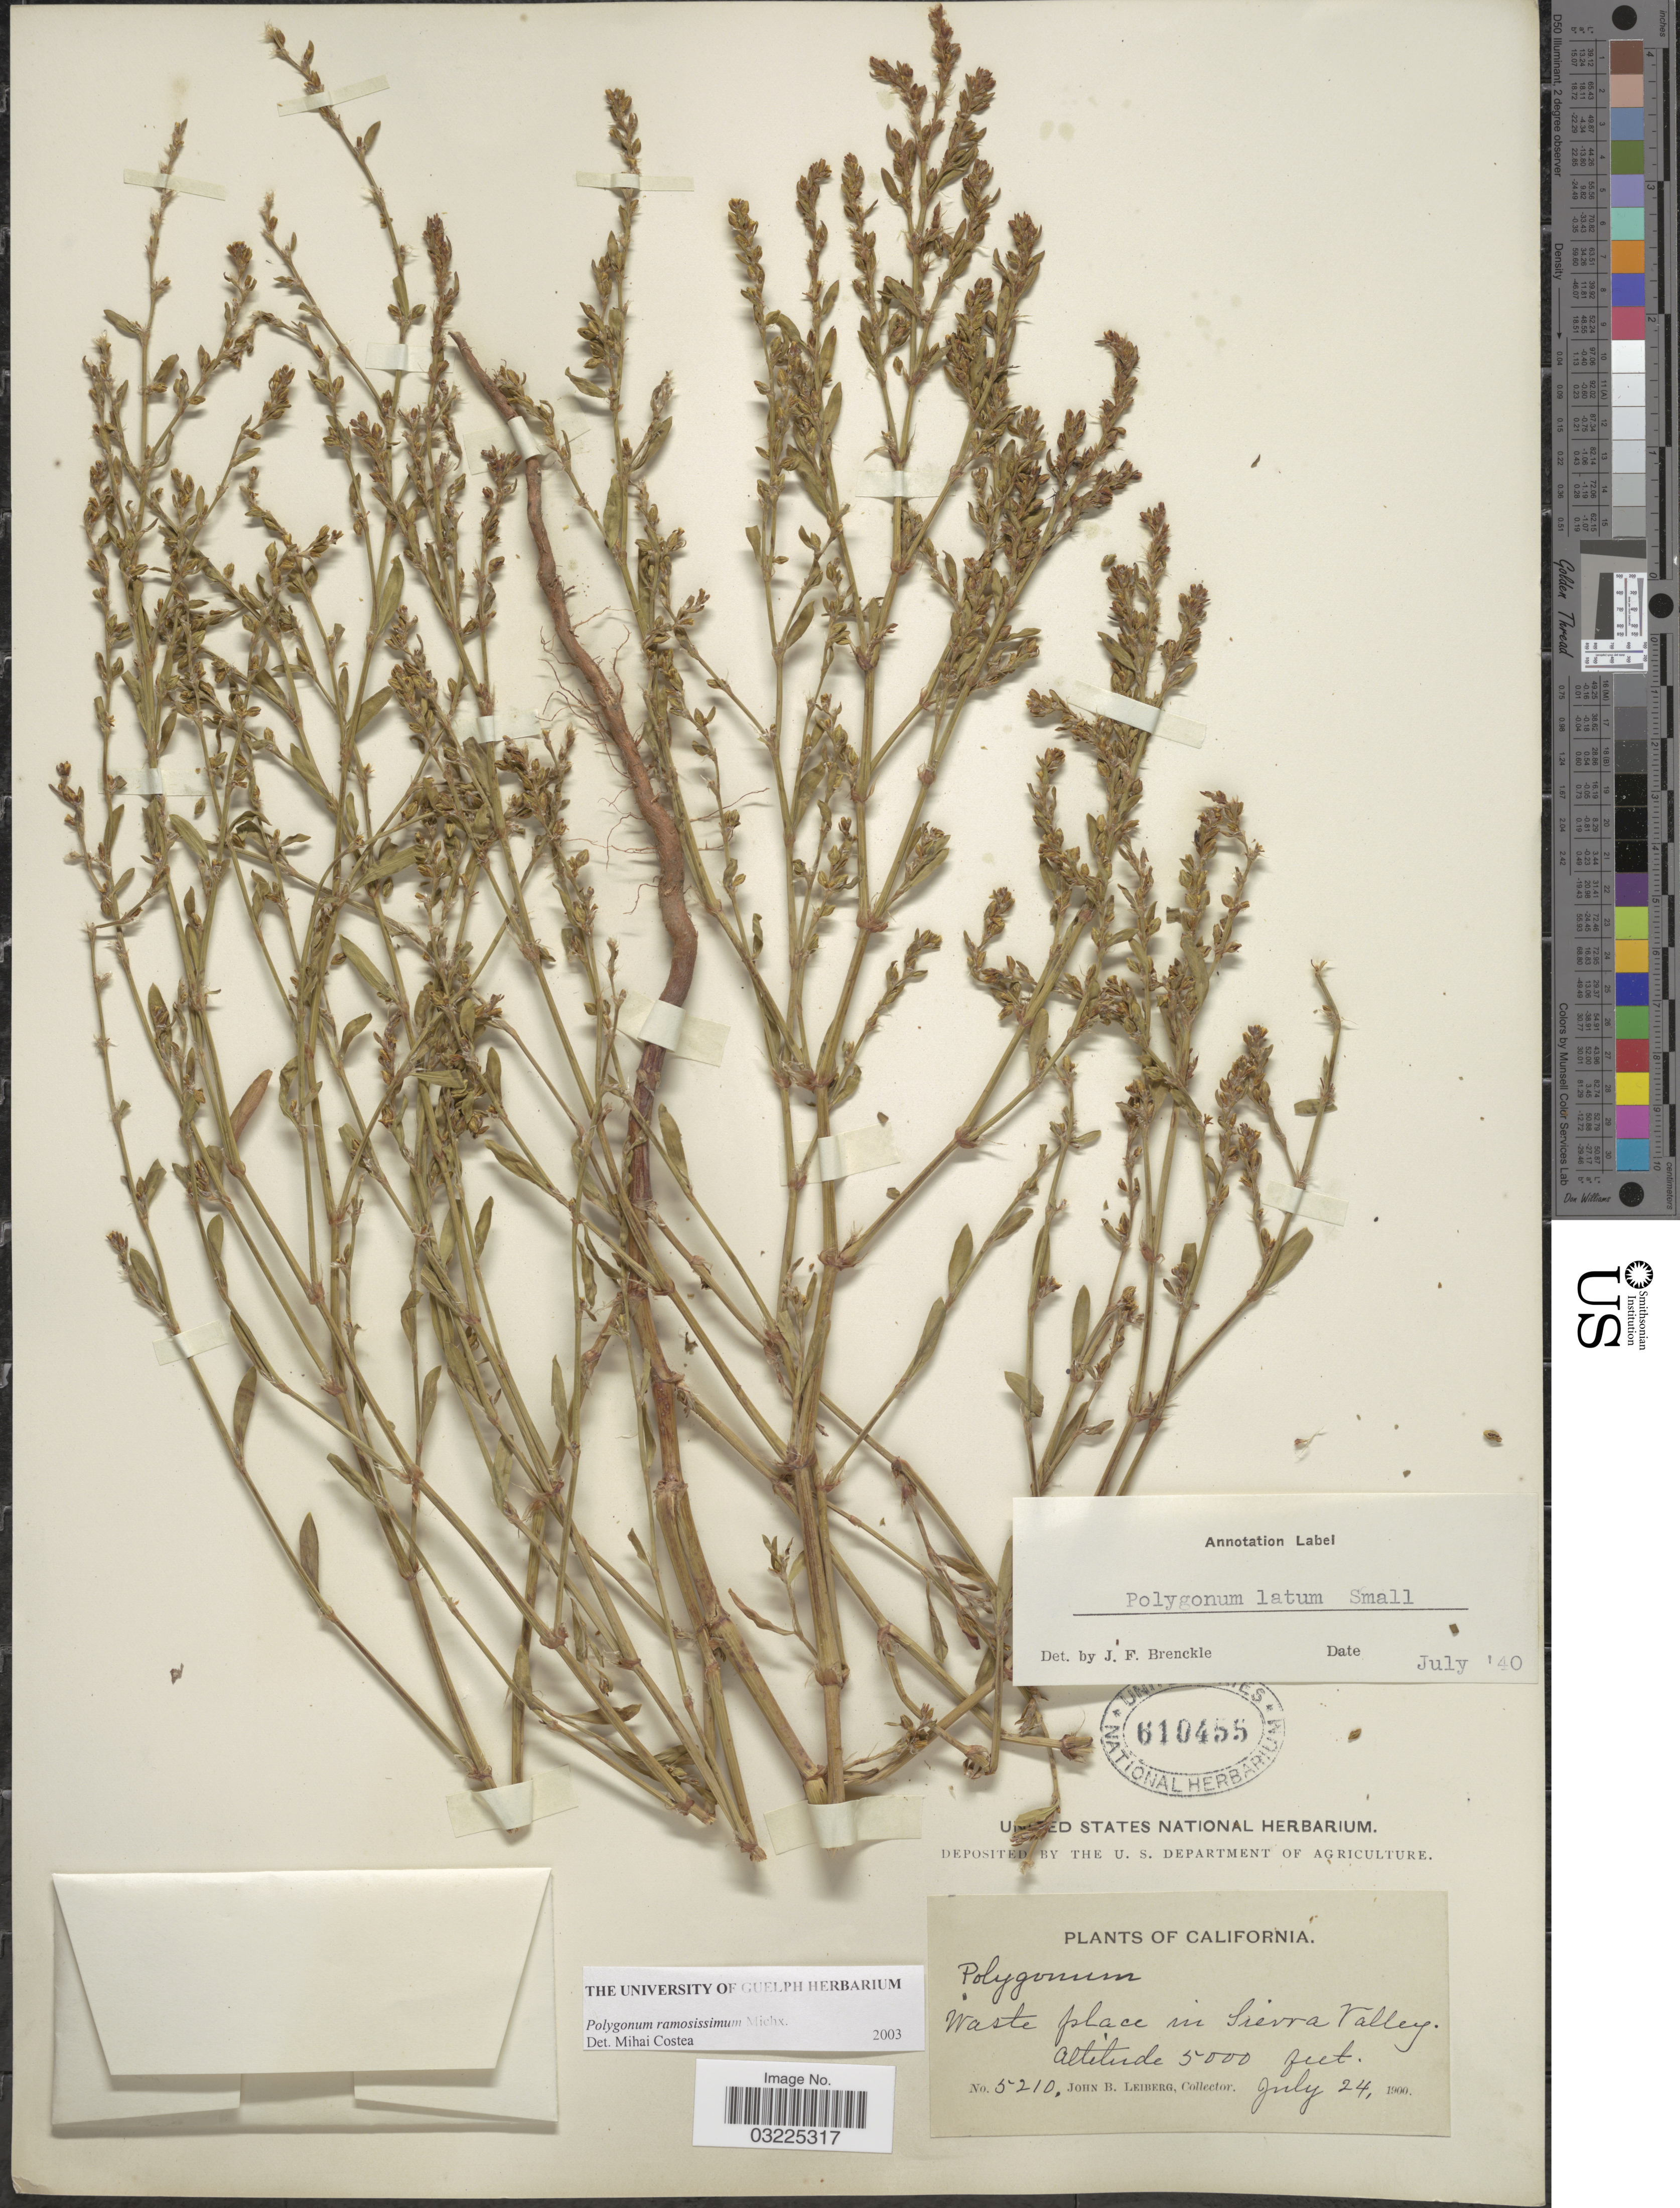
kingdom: Plantae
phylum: Tracheophyta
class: Magnoliopsida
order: Caryophyllales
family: Polygonaceae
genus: Polygonum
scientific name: Polygonum ramosissimum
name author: Michx.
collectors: J. Leiberg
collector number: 5210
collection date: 1900-07-24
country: United States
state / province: California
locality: Sierra Valley.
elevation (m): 1524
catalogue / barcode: US 610455